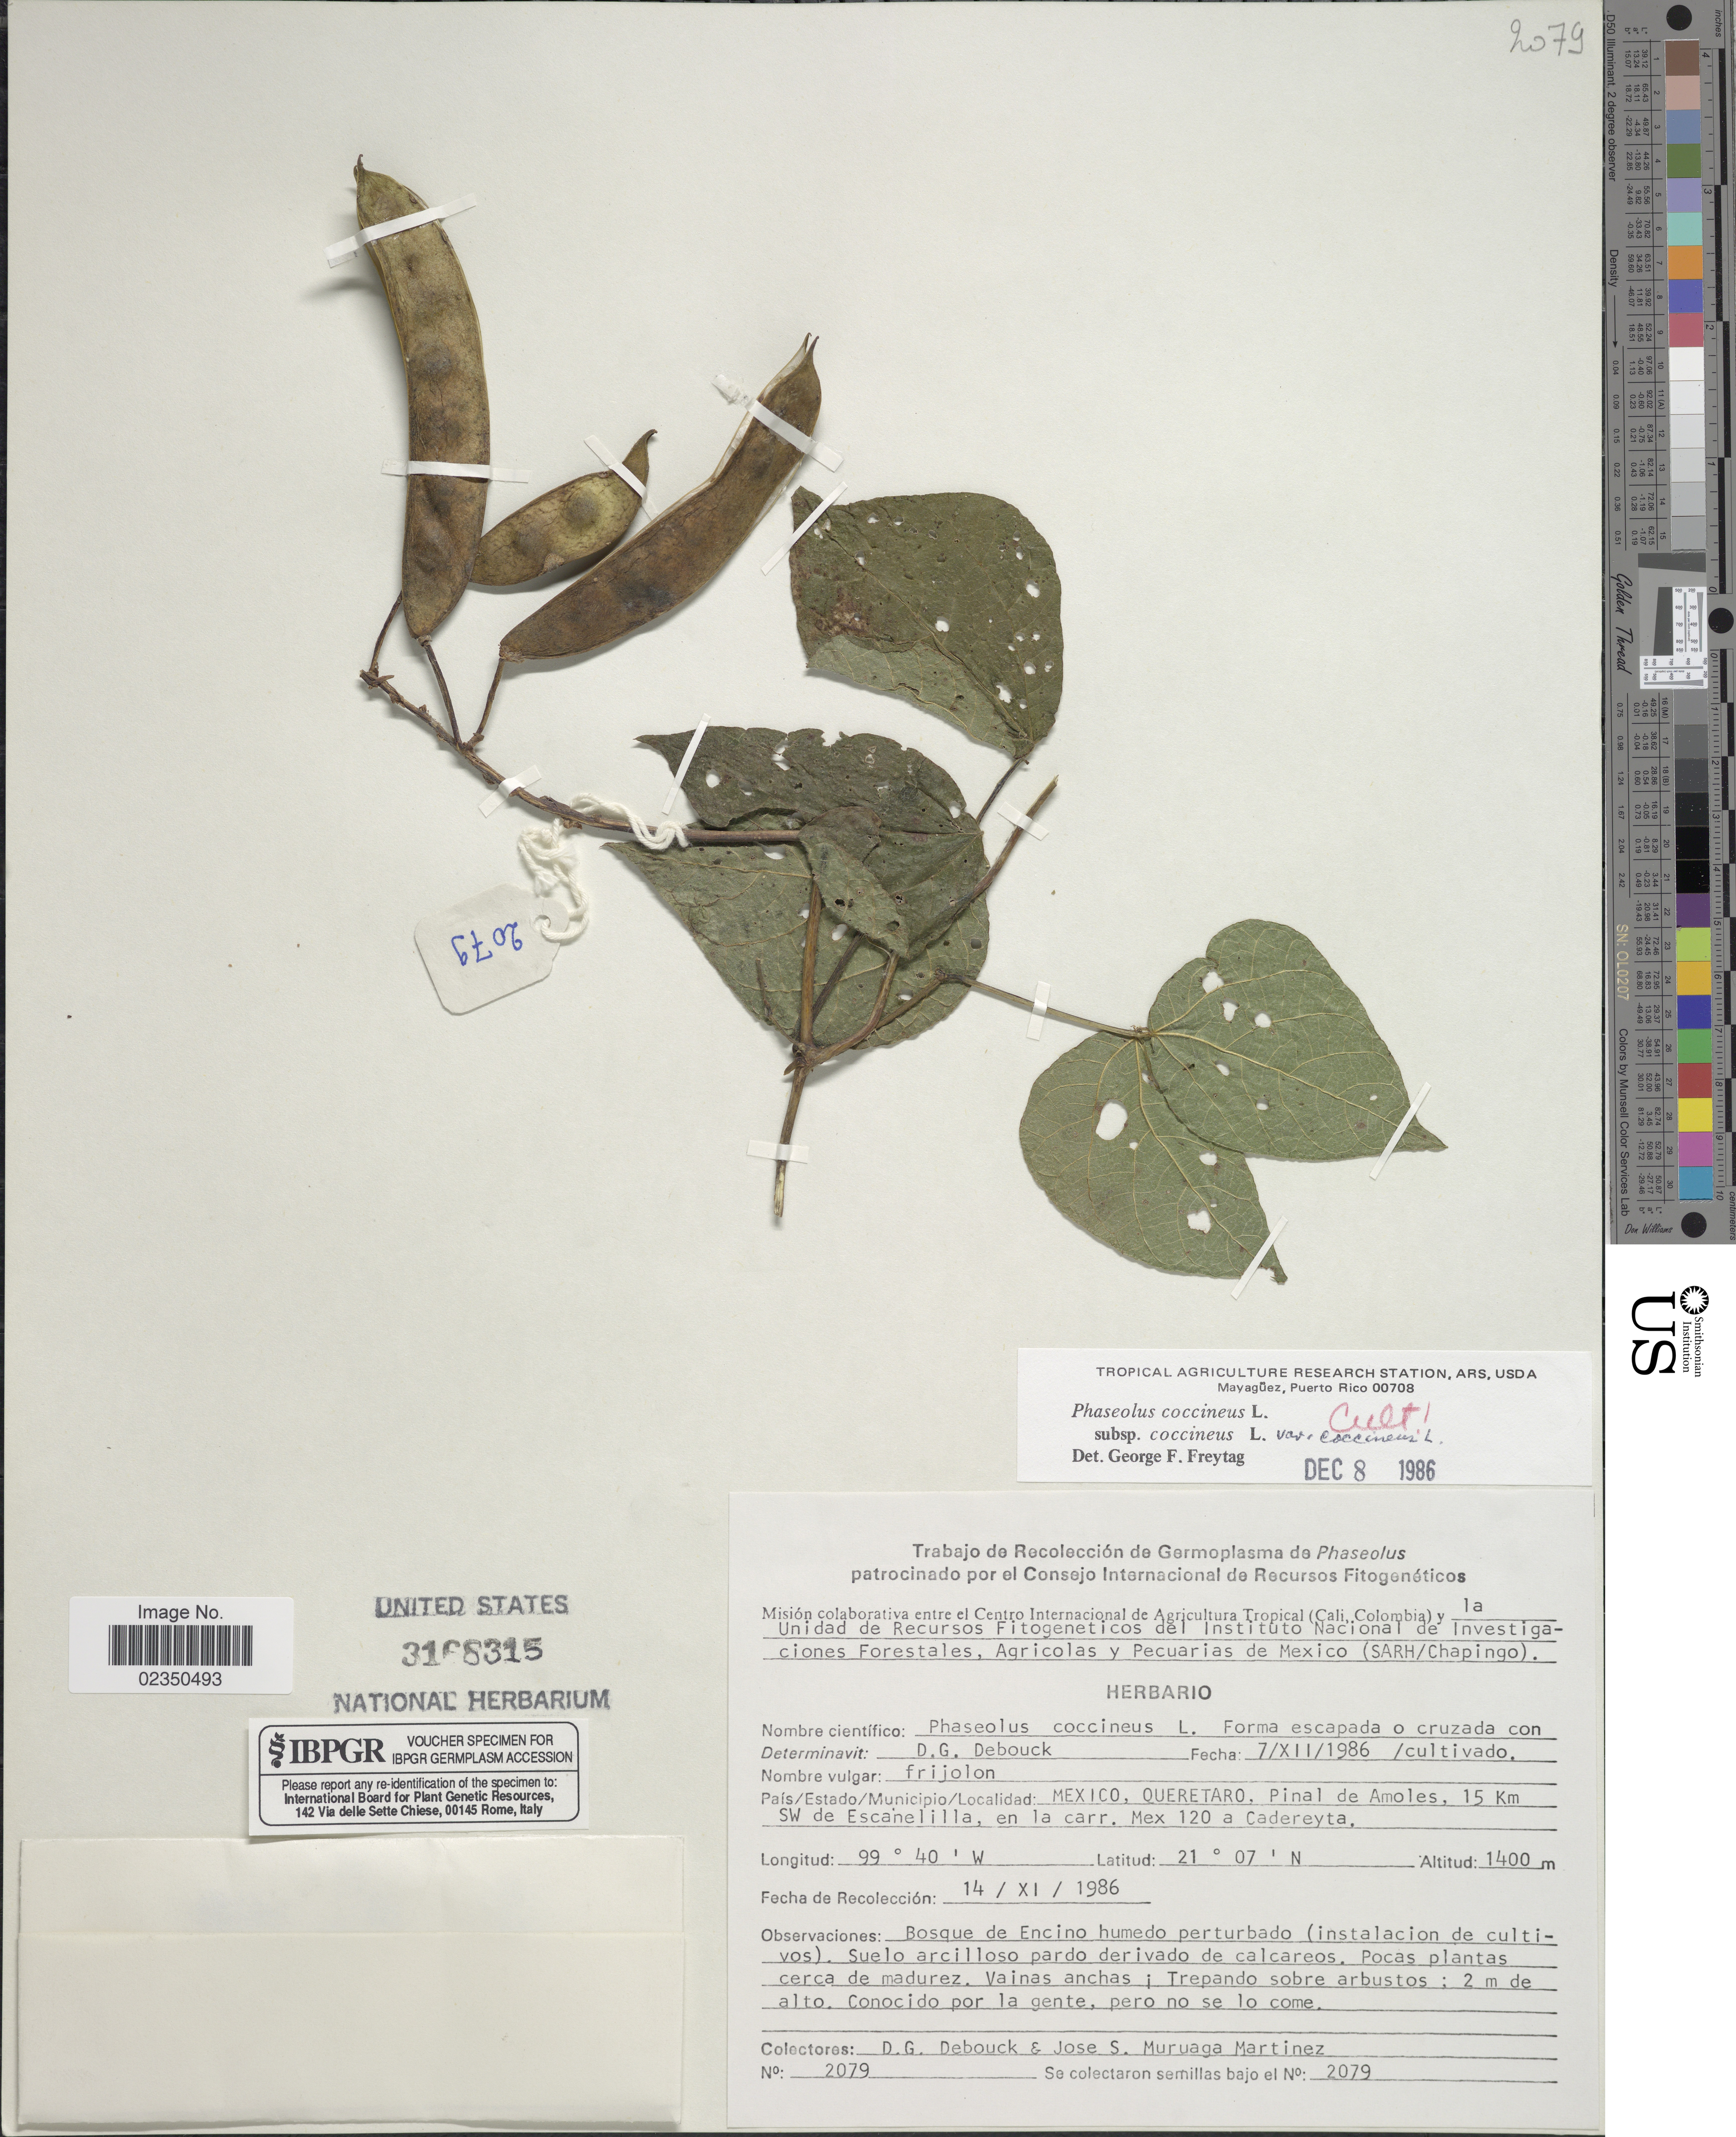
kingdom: Plantae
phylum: Tracheophyta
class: Magnoliopsida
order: Fabales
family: Fabaceae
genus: Phaseolus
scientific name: Phaseolus coccineus subsp. coccineus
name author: L.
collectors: D. Debouck & J. Muruaga Martinez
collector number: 2079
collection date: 1986-12-07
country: Mexico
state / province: Querétaro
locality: Pinal de Amoles, 15 Km SW de Escanelilla, en la carr. Mex 120 a Cadereyta, cultivado.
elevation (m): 1400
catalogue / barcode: US 3168315